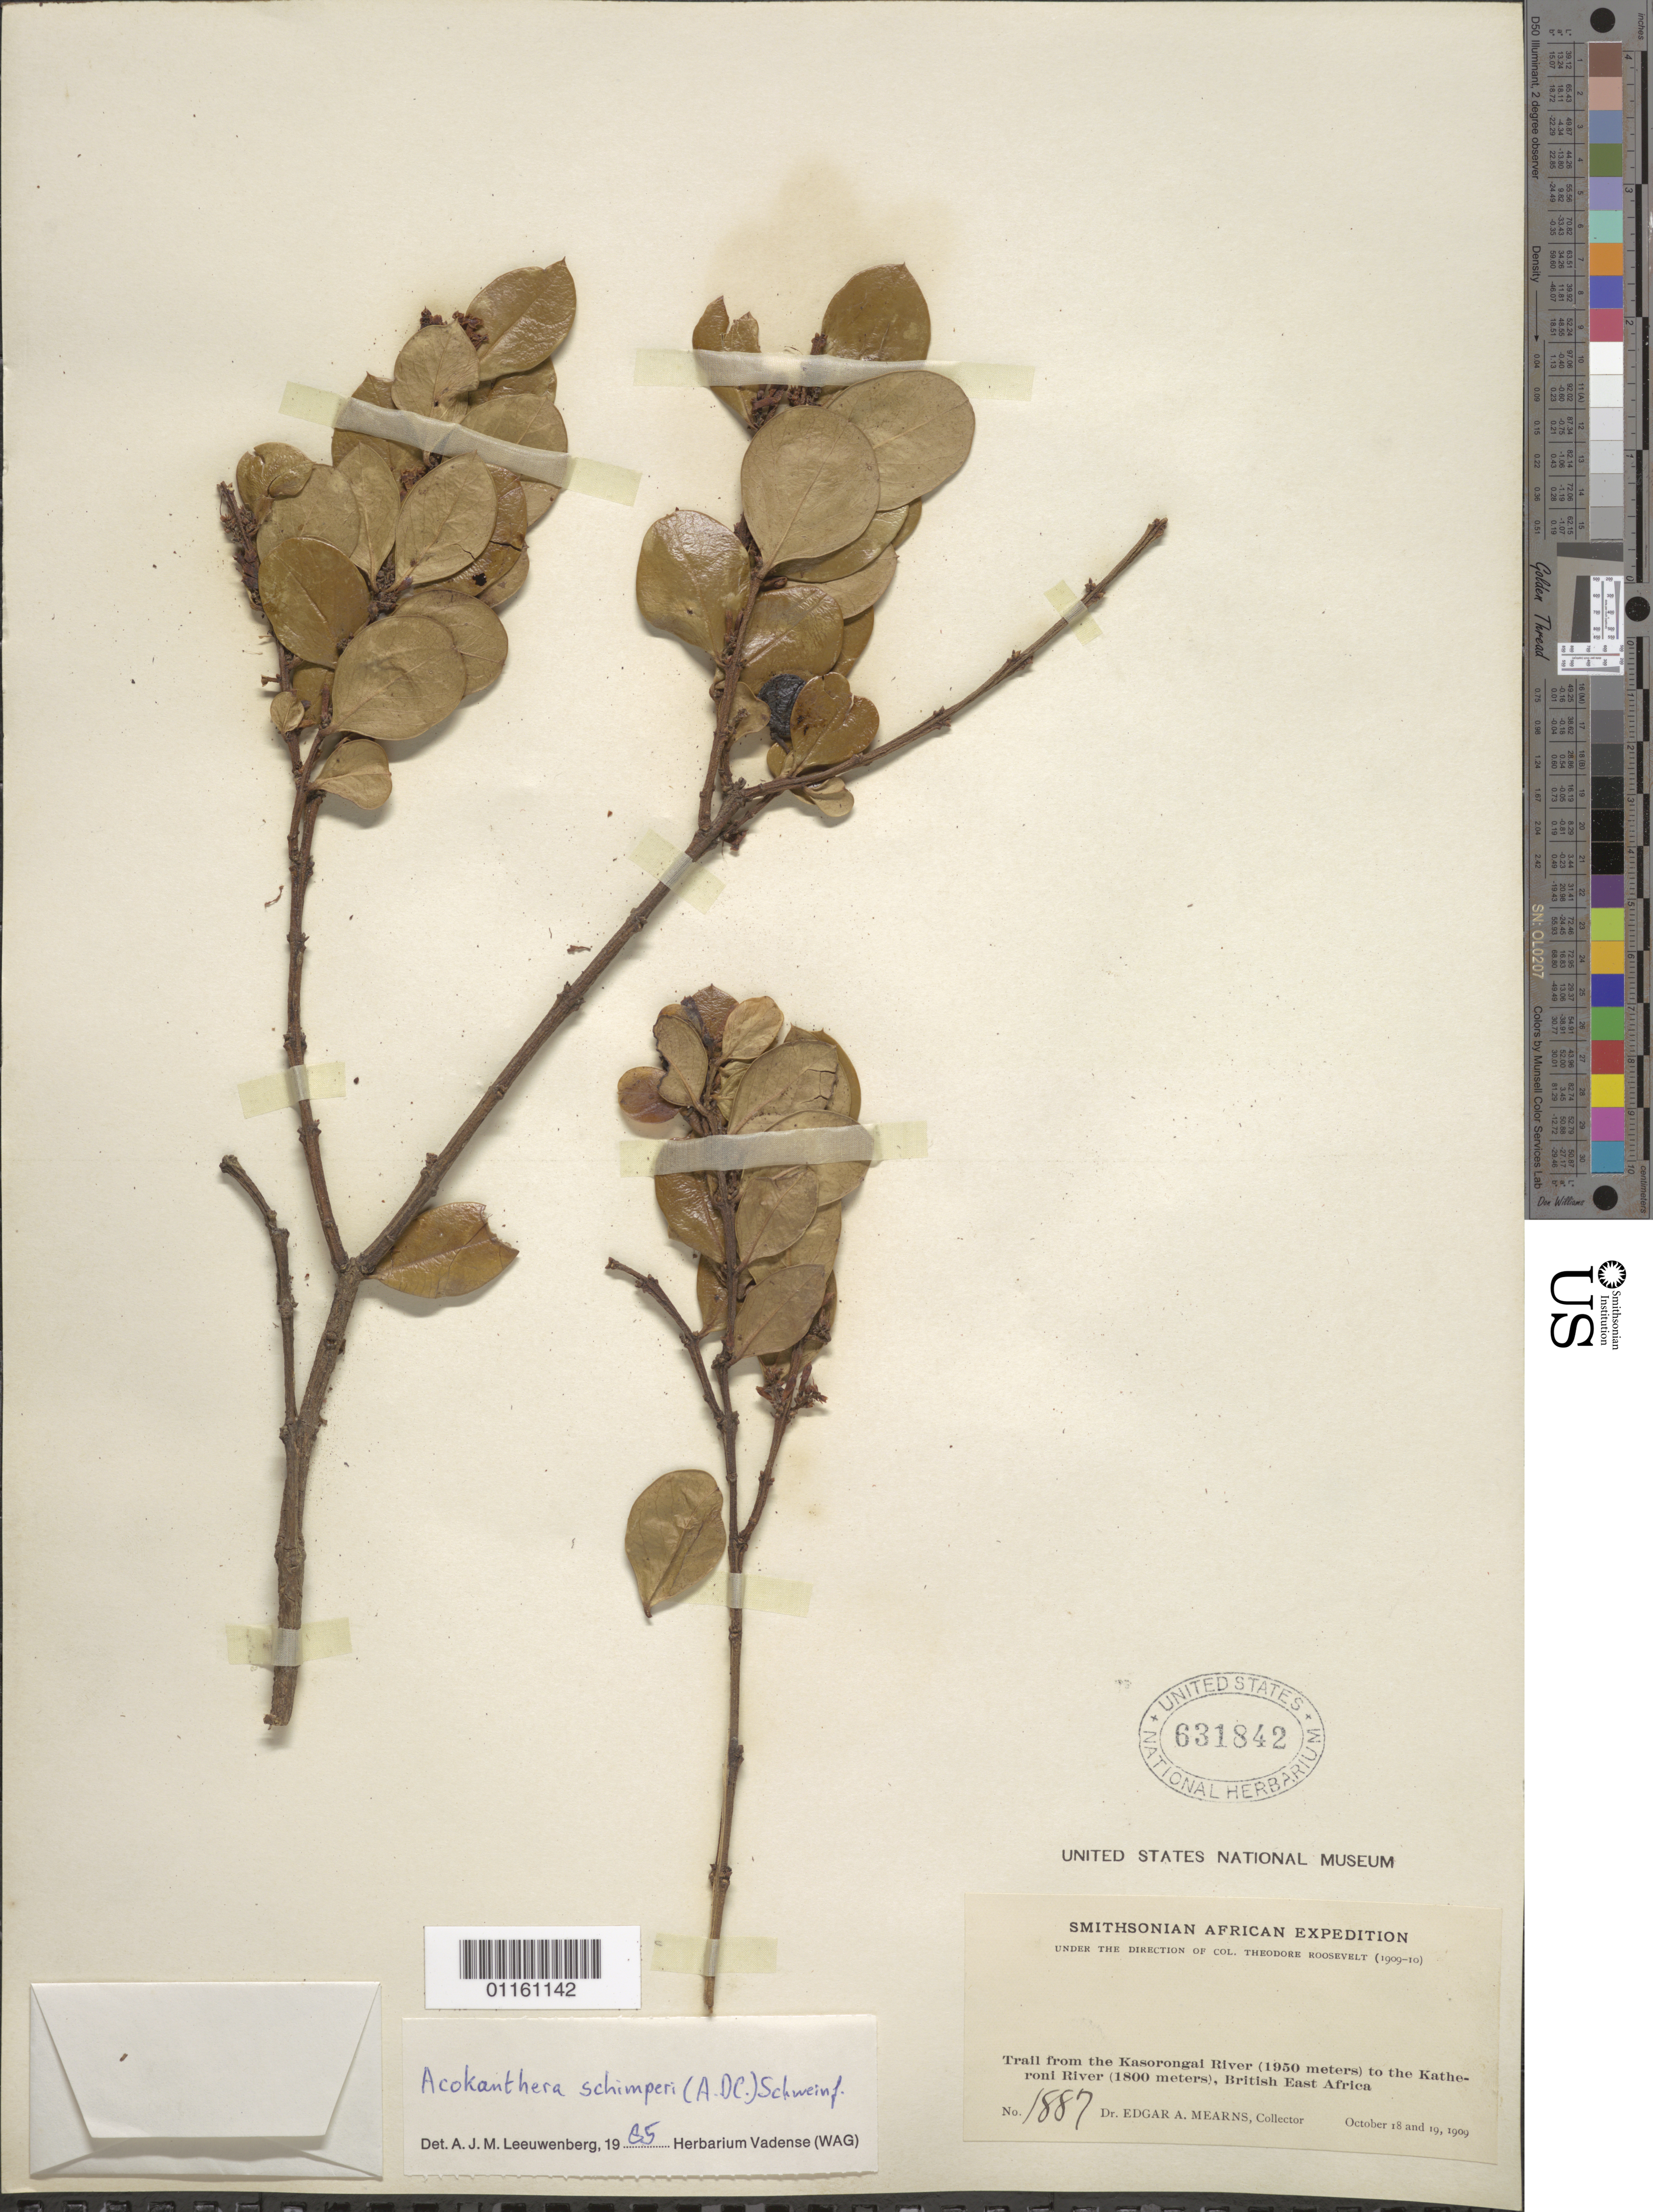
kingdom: Plantae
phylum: Tracheophyta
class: Magnoliopsida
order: Gentianales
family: Apocynaceae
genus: Acokanthera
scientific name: Acokanthera schimperi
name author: (DC.) Schweinf.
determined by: Leeuwenberg, A. J. M.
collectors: E. A. Mearns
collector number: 1887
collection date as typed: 18 Oct 1909 to 19 Oct 1909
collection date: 1909-10-18/1909-10-19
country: Kenya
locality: Trail from the Kasorongai River to the Katheroni River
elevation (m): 1950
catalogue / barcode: US 631842